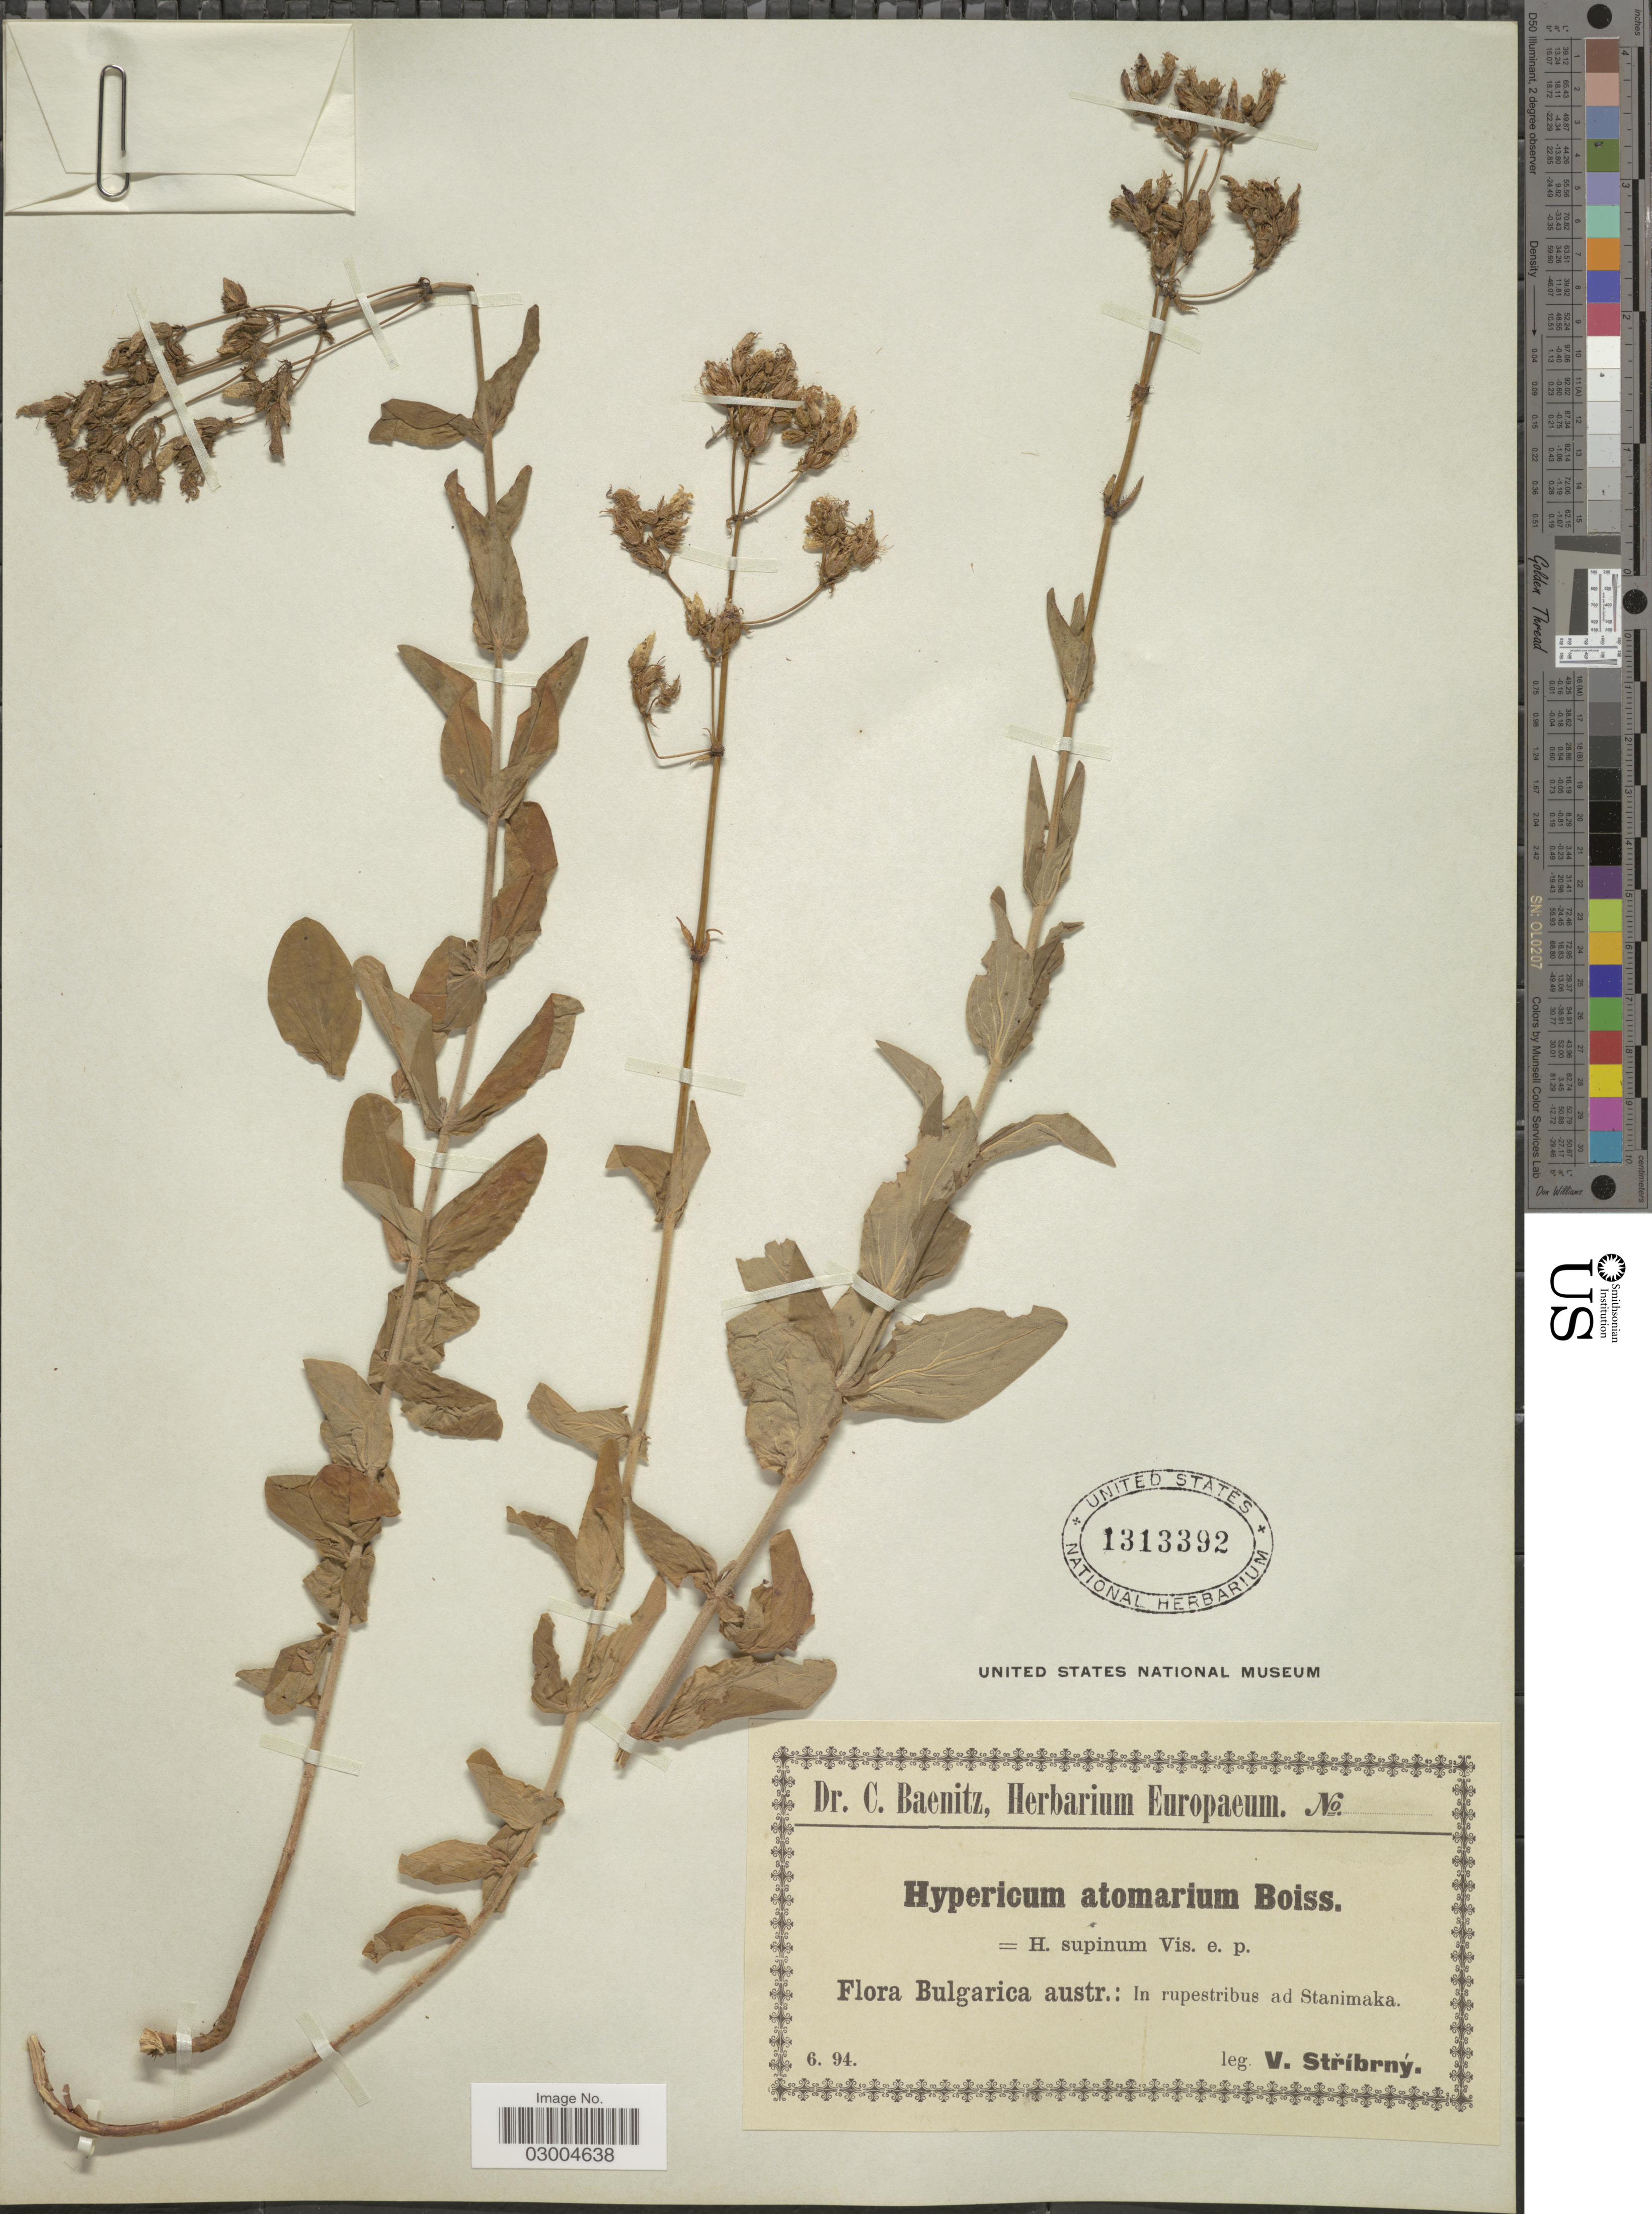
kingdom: Plantae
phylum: Tracheophyta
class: Magnoliopsida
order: Malpighiales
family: Hypericaceae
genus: Hypericum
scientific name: Hypericum atomarium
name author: Boiss.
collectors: V. Stribrny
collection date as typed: Transcribed d/m/y: /6/94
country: Bulgaria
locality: Bulgarica austr.: In rupestribus ad Stanimaka.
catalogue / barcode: US 1313392